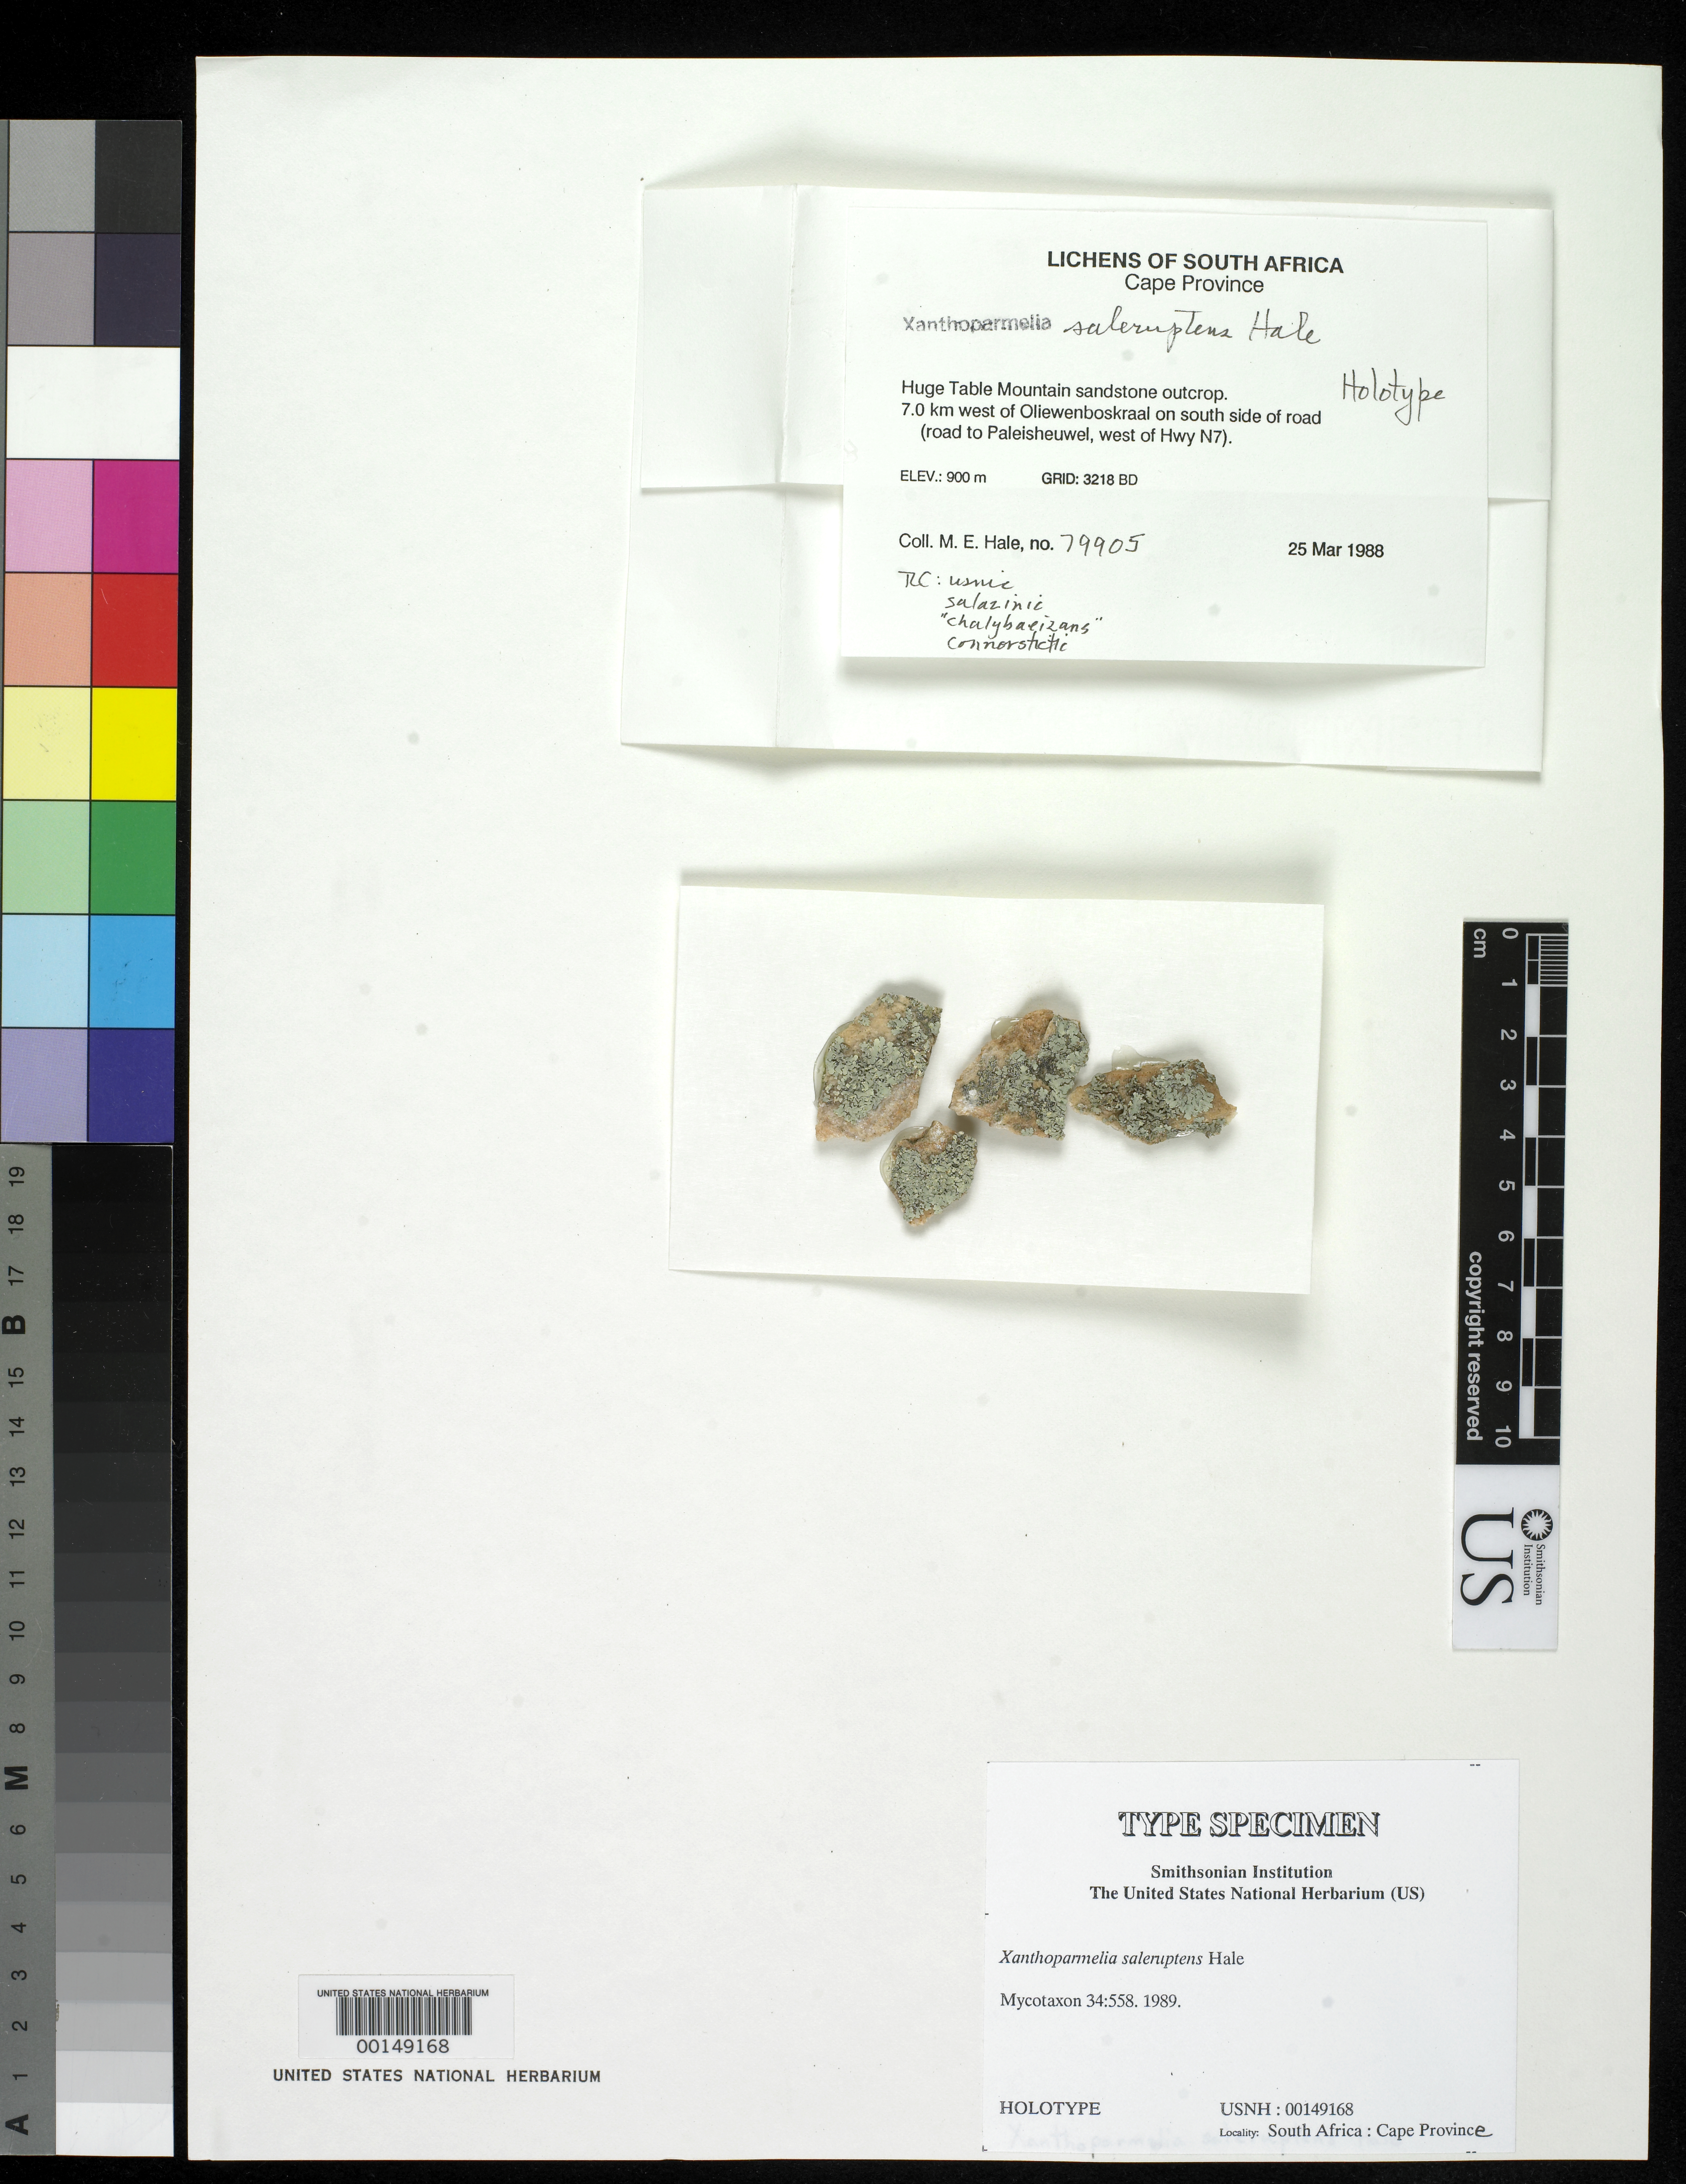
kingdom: Fungi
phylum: Ascomycota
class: Lecanoromycetes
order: Lecanorales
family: Parmeliaceae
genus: Xanthoparmelia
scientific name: Xanthoparmelia saleruptens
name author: Hale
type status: Holotype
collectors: M. Hale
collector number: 79905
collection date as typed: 25 Mar 1988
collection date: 1988-03-25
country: South Africa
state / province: Western Cape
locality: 7.0 km W of Oliewenboskraal on S side of road, road to Paleisheuwel, W of Hwy N7, Grid 3218 bd, Table Mountain sandstone outcrop.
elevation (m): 900